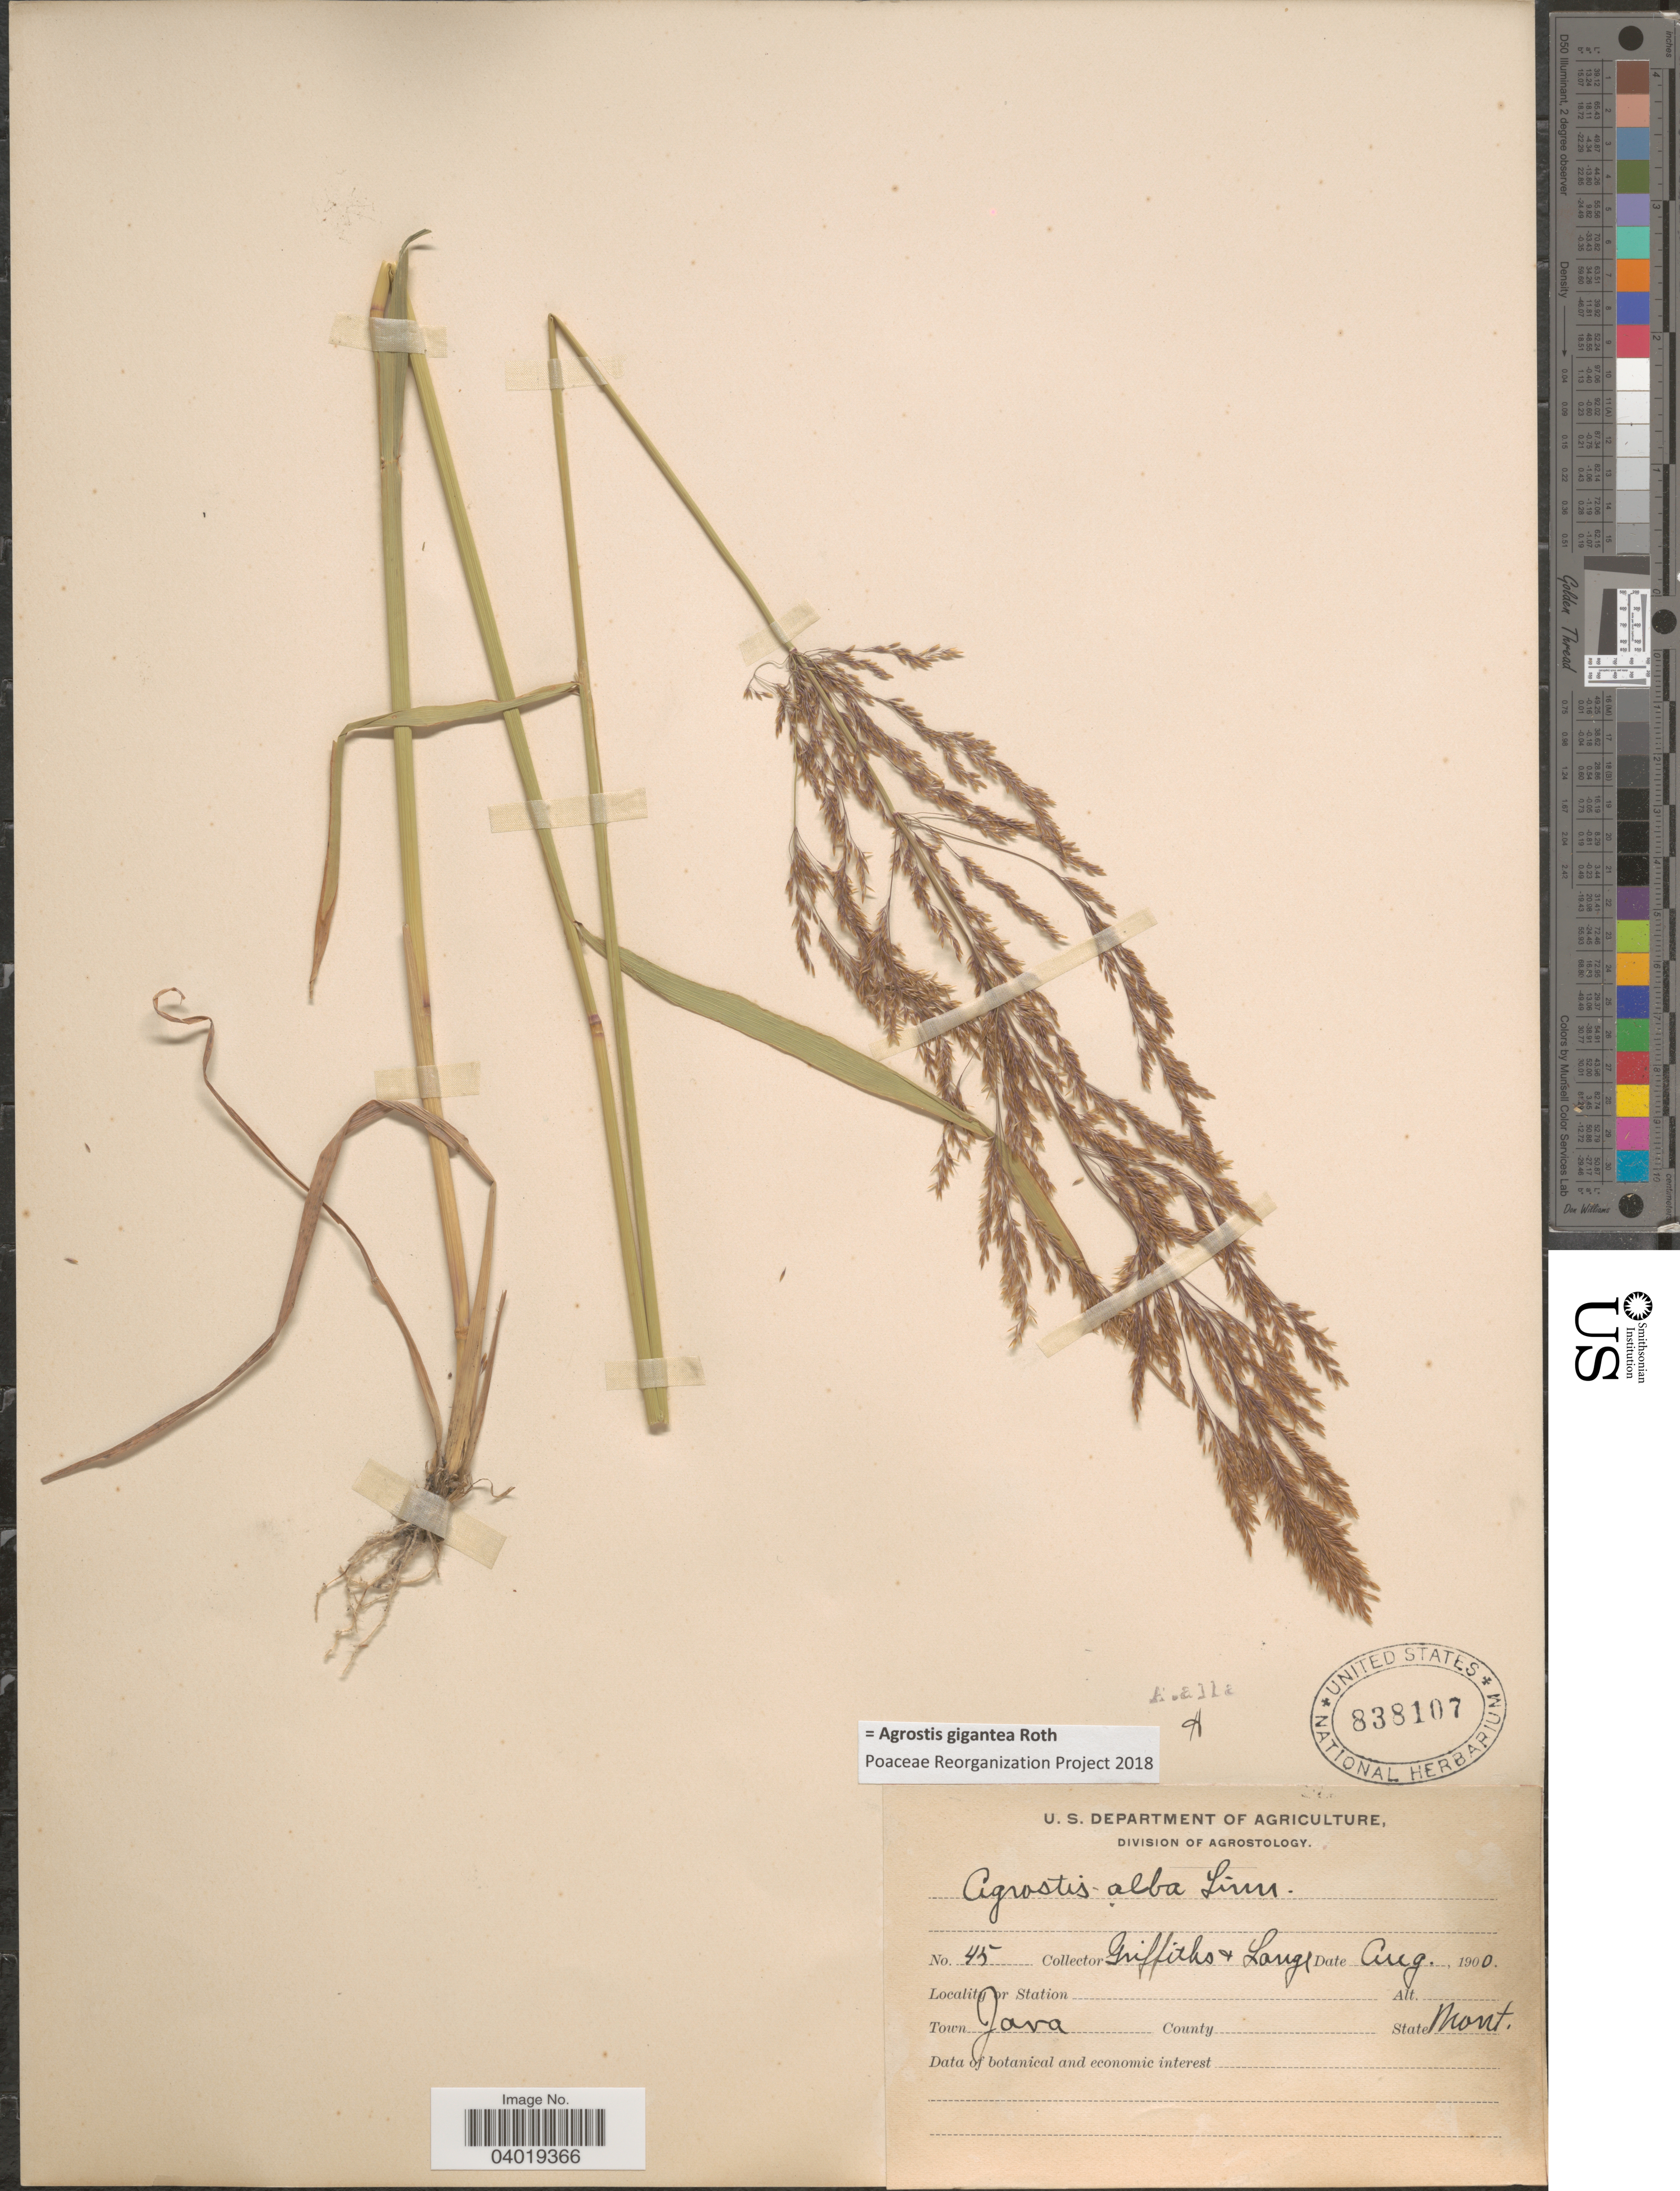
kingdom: Plantae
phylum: Tracheophyta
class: Liliopsida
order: Poales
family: Poaceae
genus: Agrostis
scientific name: Agrostis gigantea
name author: Roth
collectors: -- Griffiths & -- Lange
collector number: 45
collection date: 1900-08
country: United States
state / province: Montana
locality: Town Java.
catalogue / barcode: US 838107